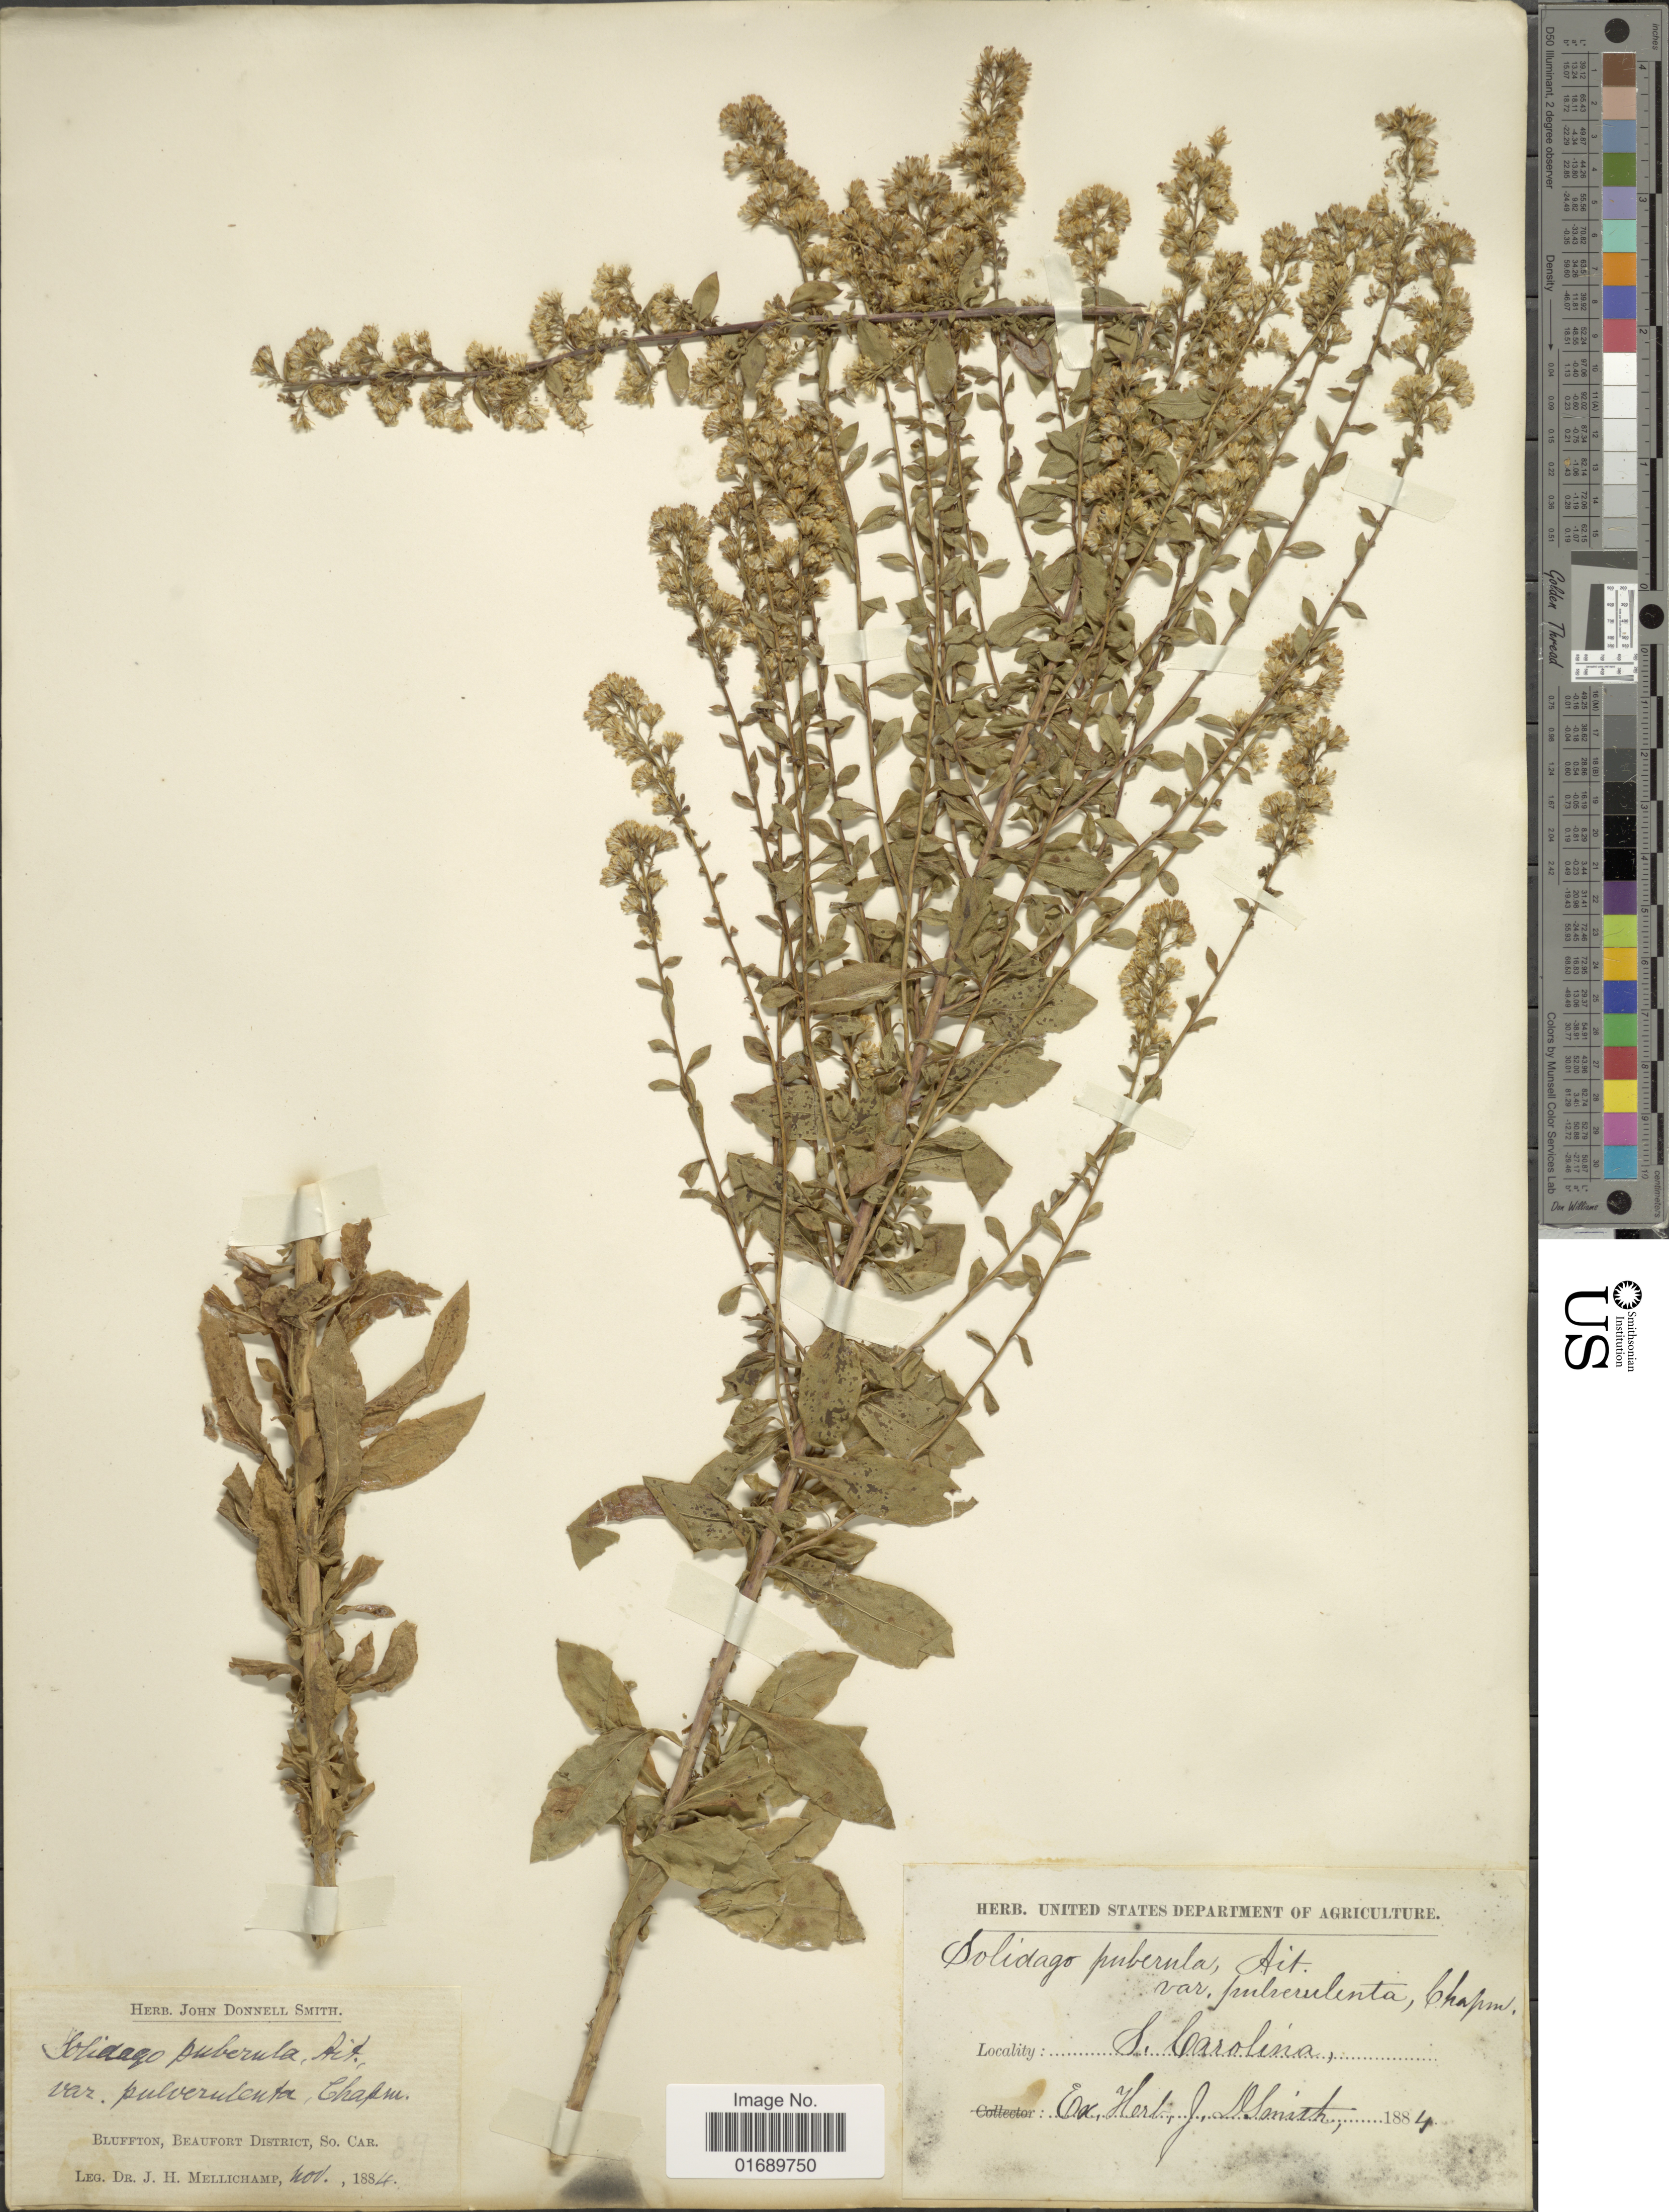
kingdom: Plantae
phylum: Tracheophyta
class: Magnoliopsida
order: Asterales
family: Asteraceae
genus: Solidago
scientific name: Solidago puberula var. pulverulenta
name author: (Nutt.) Chapman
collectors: J. H. Mellichamp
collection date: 1884-11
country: United States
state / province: South Carolina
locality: Bluffton, Beaufort District